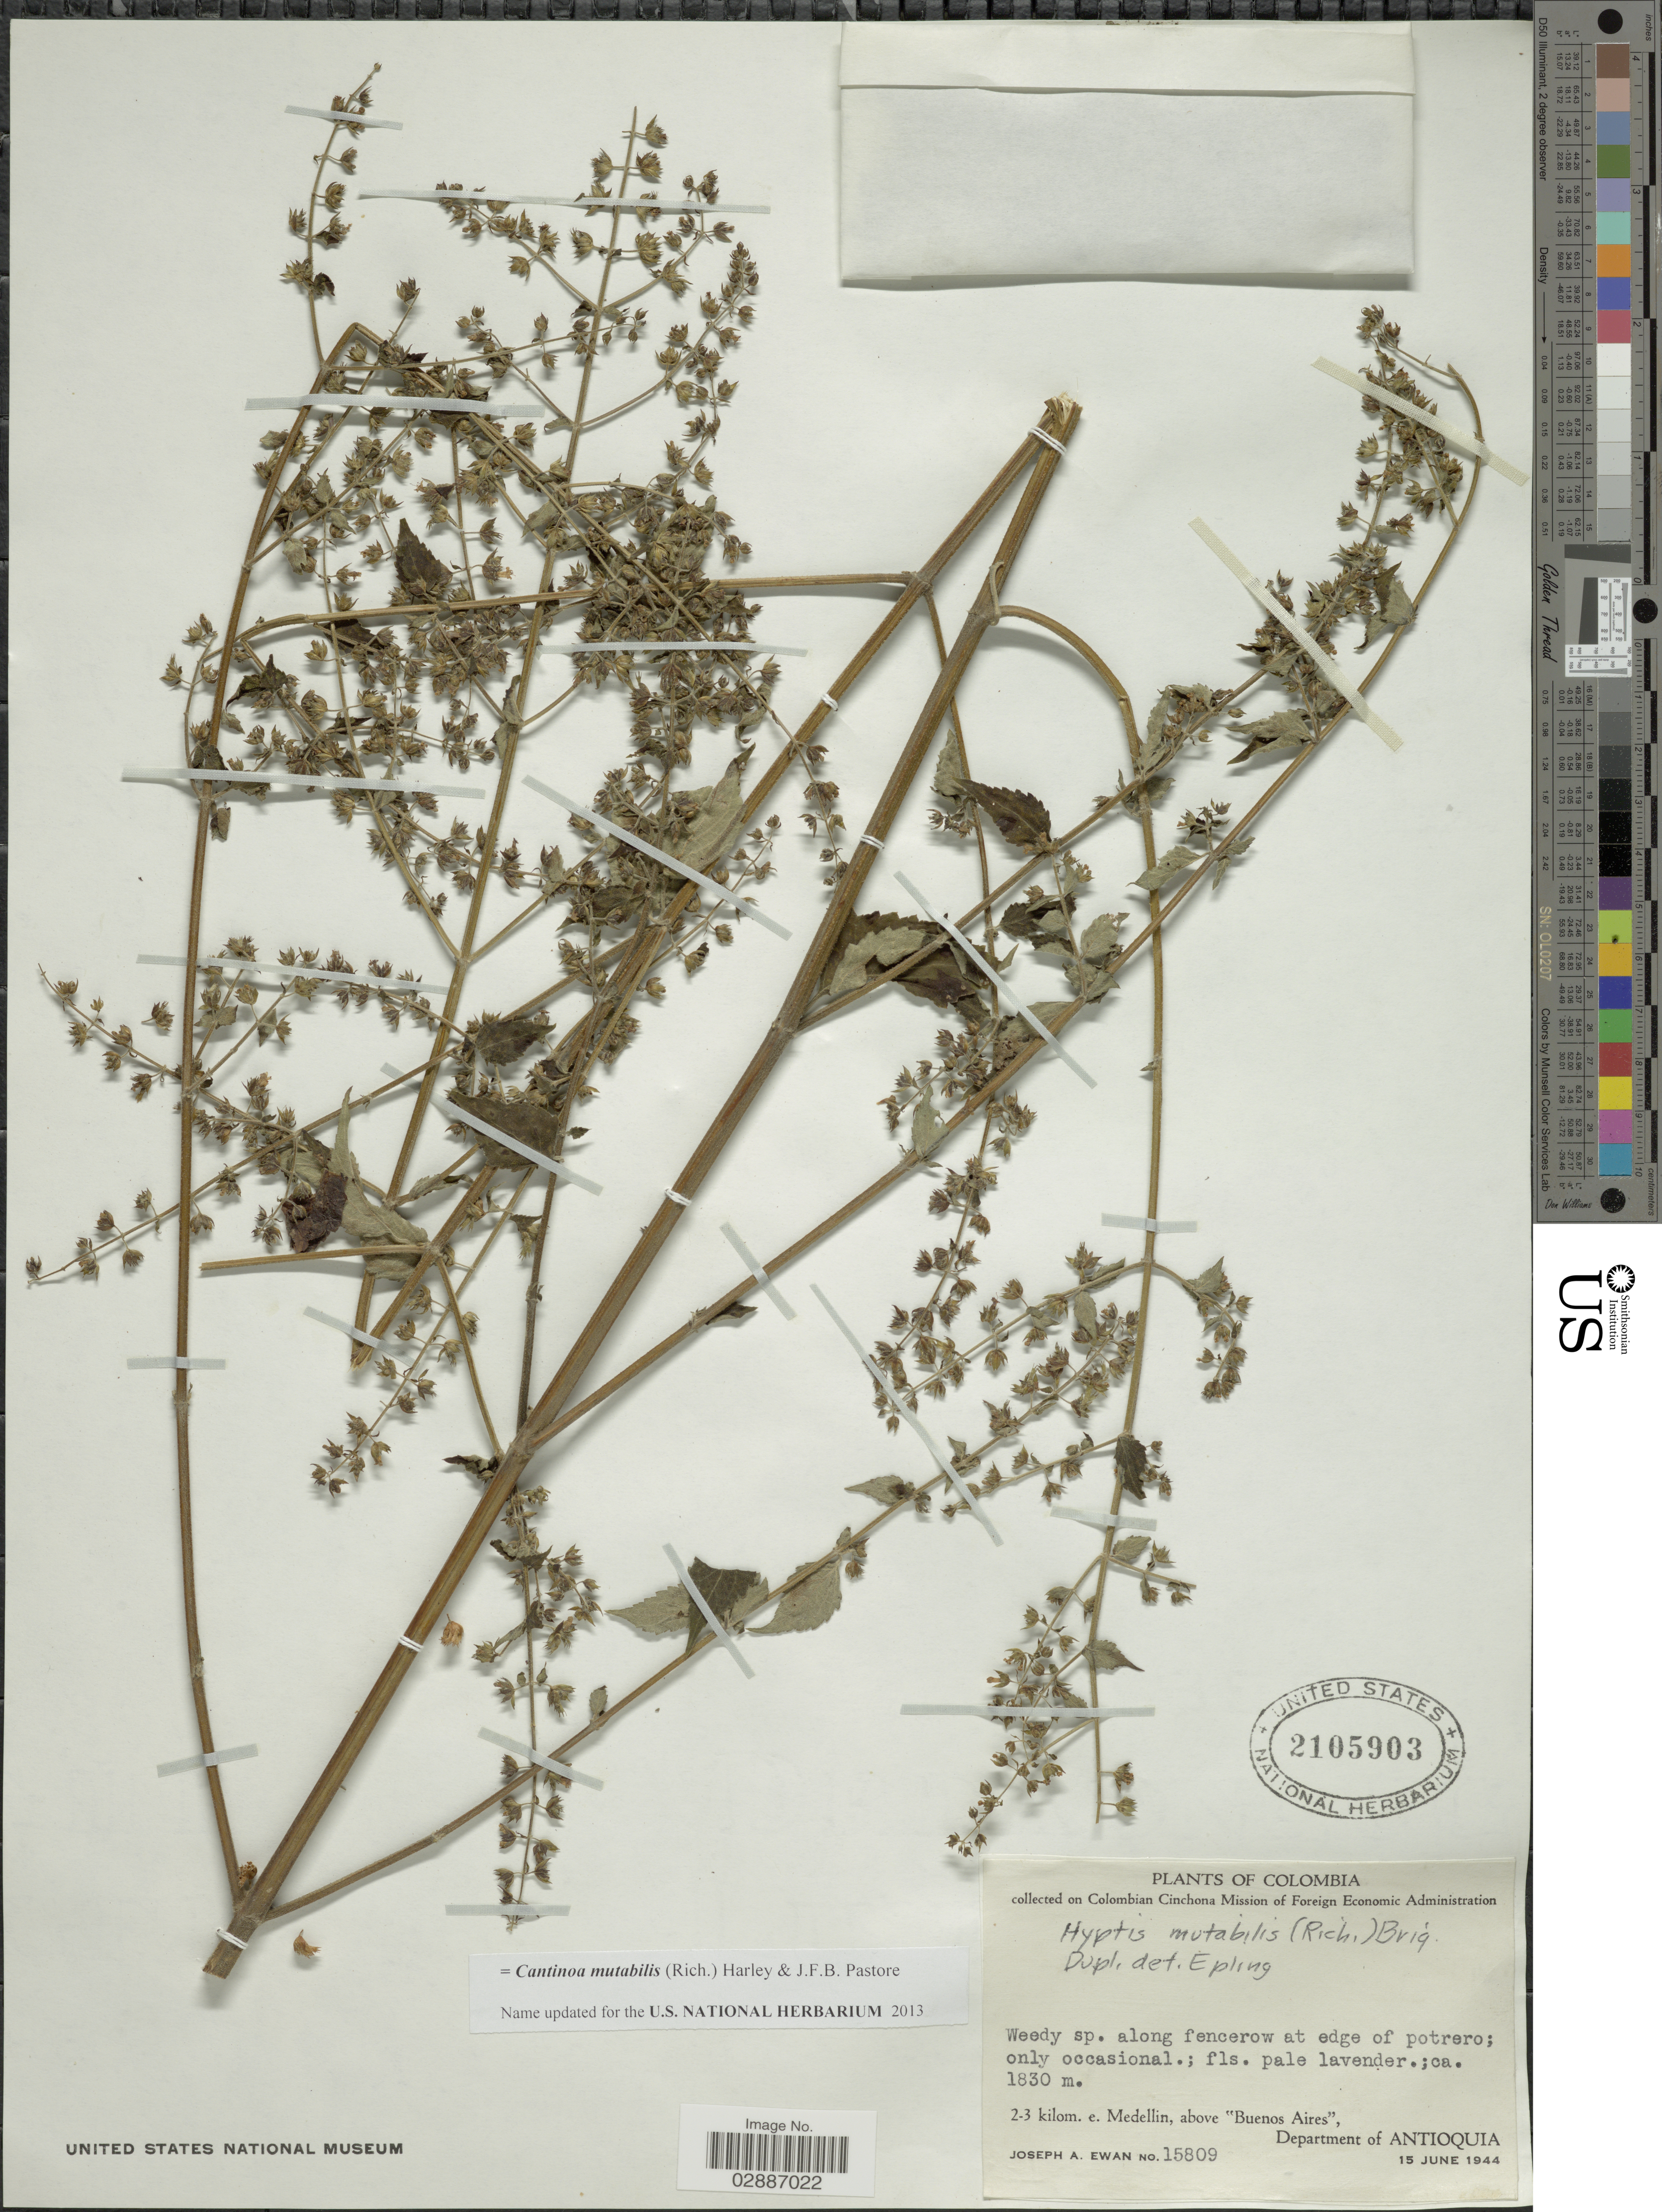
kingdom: Plantae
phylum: Tracheophyta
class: Magnoliopsida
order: Lamiales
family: Lamiaceae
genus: Cantinoa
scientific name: Cantinoa mutabilis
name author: (Epling) Harley & J.F.B. Pastore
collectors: J. A. Ewan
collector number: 15809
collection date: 1944-06-15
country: Colombia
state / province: Antioquia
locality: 2-3 kilom. e. Medellin, above "Buenos Aires", Department of Antioquia.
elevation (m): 1830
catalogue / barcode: US 2105903